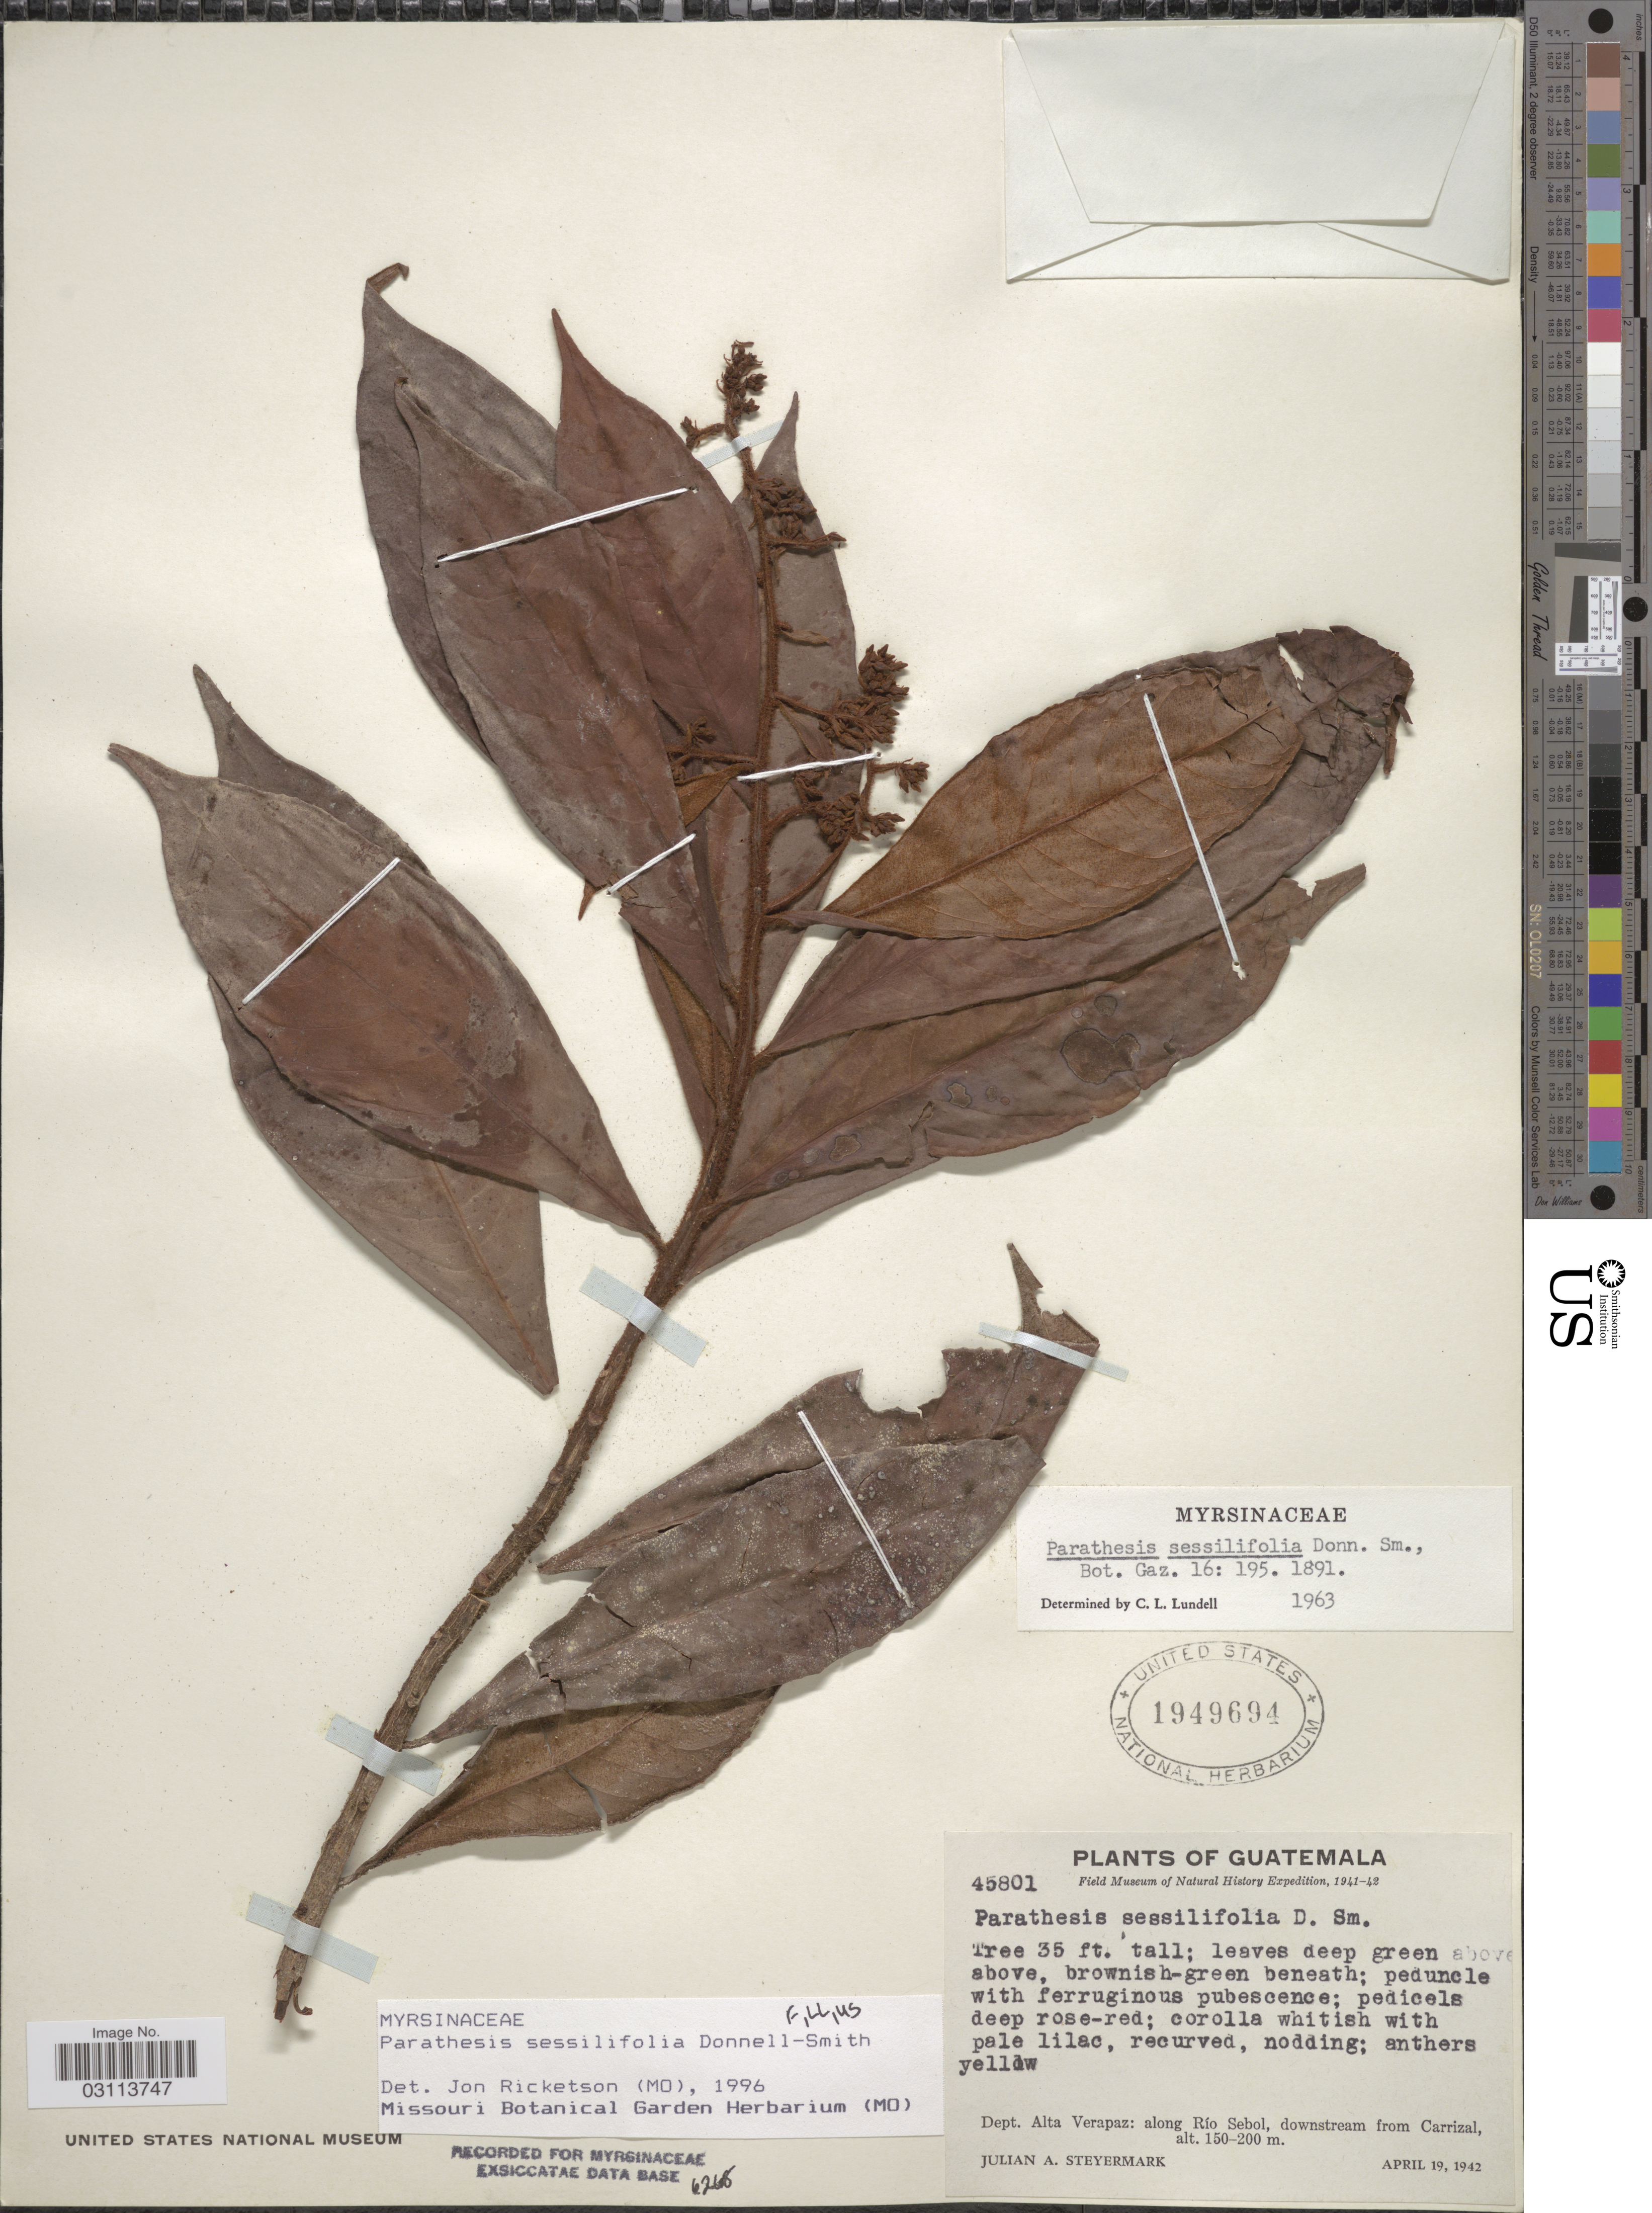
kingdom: Plantae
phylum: Tracheophyta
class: Magnoliopsida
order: Ericales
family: Primulaceae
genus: Parathesis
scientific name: Parathesis sessilifolia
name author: Donn. Sm.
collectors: J. Steyermark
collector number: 45801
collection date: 1942-04-19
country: Guatemala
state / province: Alta Verapaz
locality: Dept. Alta Verapaz: along Río Sebol, downstream from Carrizal.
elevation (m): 150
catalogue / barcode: US 1949694